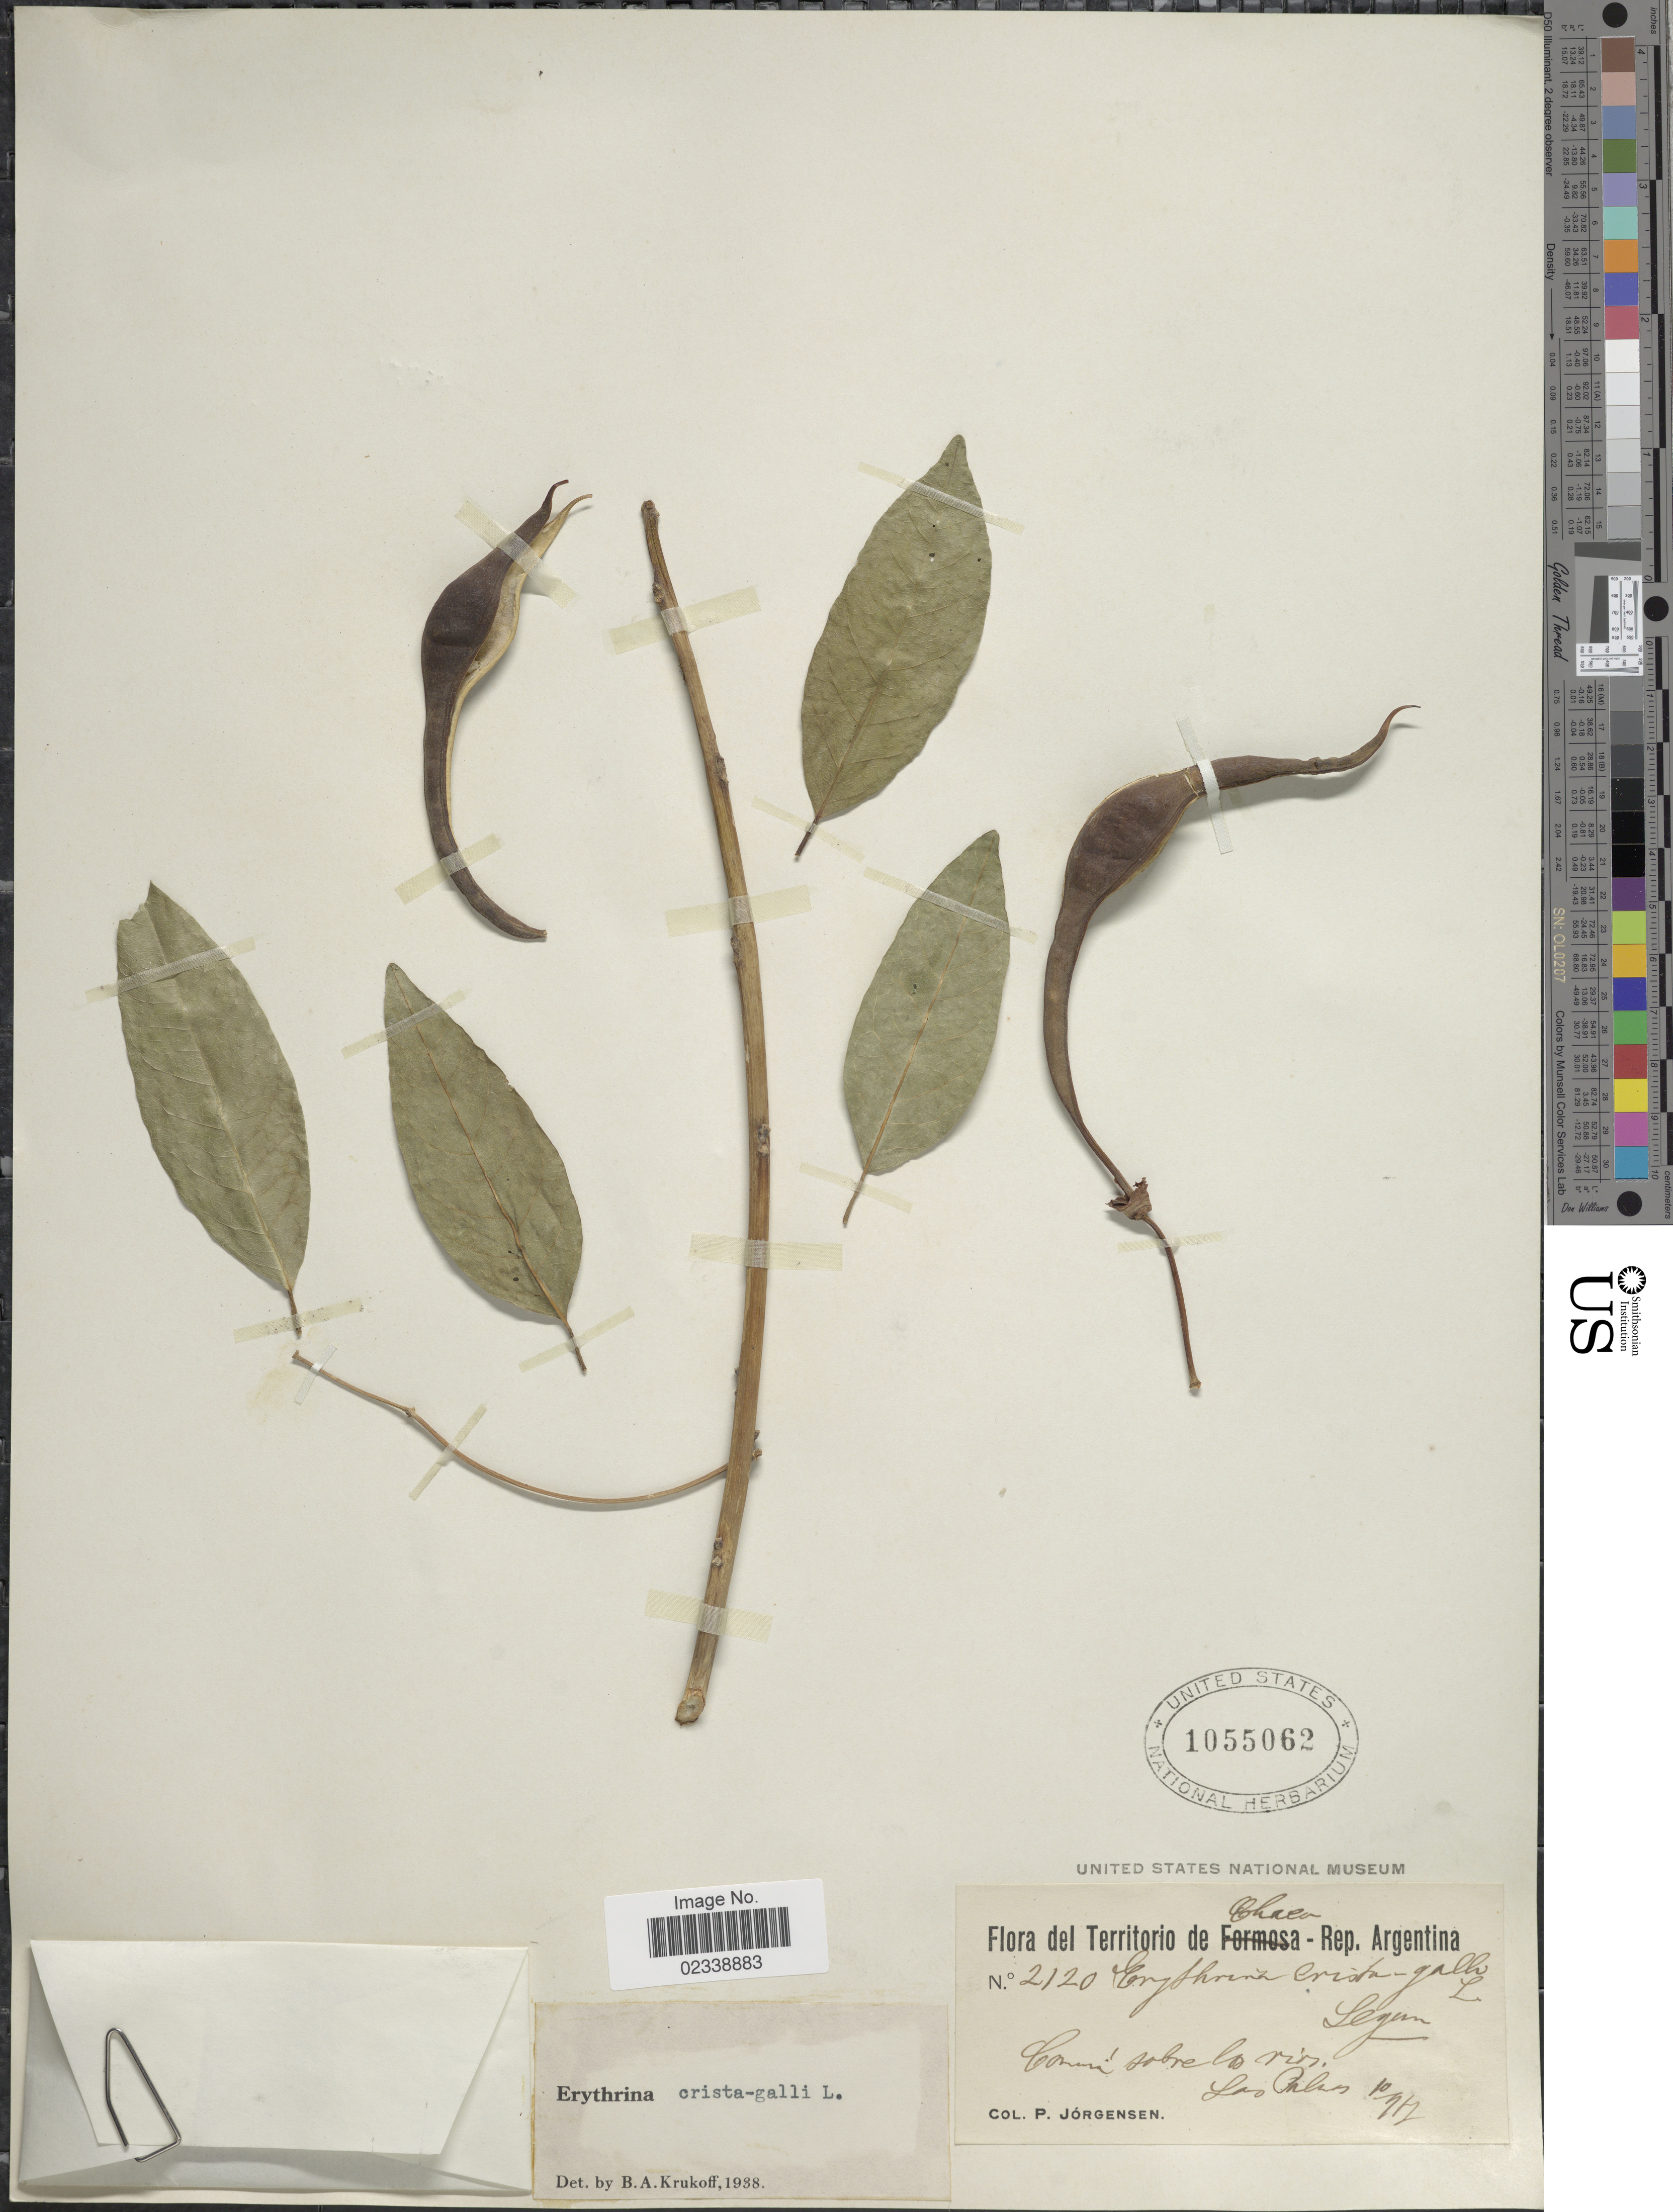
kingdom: Plantae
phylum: Tracheophyta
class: Magnoliopsida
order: Fabales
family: Fabaceae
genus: Erythrina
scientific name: Erythrina crista-galli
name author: L.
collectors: P. Jörgensen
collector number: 2120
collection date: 1917-10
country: Argentina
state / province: Chaco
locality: Territorio de Chaco, Comun sobre los rios, Las Palas.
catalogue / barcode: US 1055062